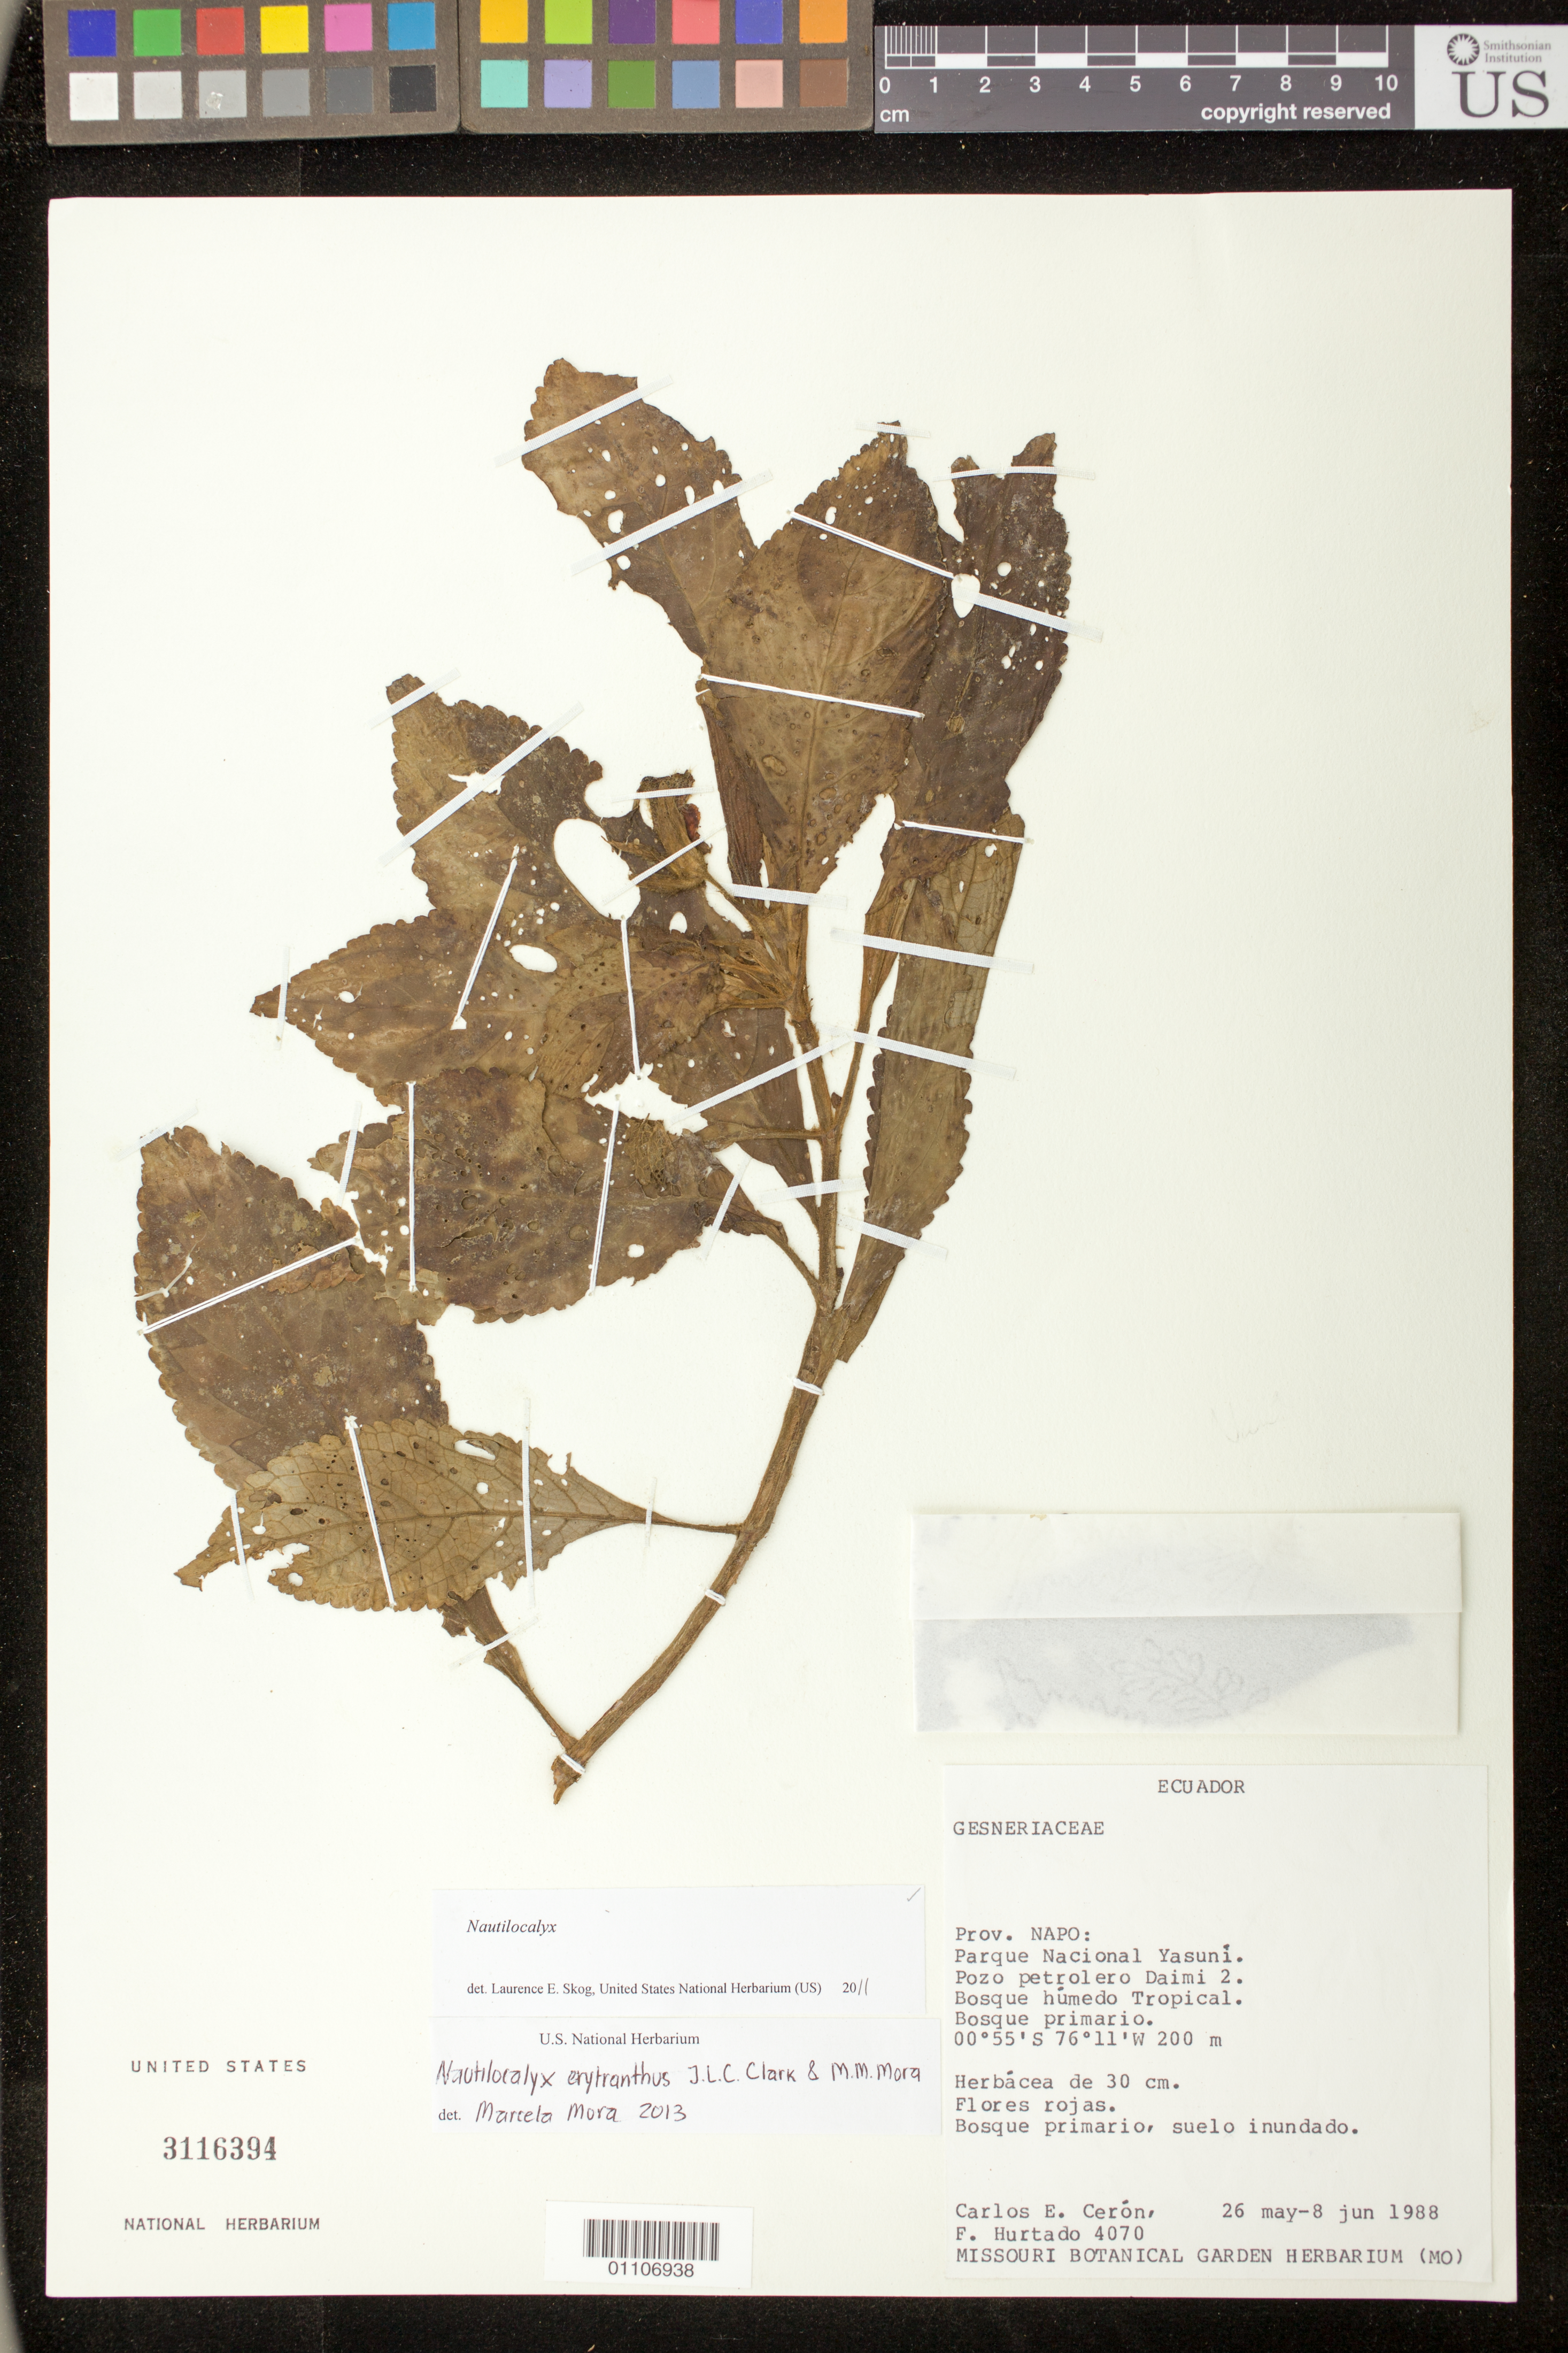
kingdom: Plantae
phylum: Tracheophyta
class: Magnoliopsida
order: Lamiales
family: Gesneriaceae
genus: Nautilocalyx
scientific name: Nautilocalyx erytranthus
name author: J.L. Clark & M.M. Mora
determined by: Mora, M. Marcela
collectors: C. E. Cerón M. & F. Hurtado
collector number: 4070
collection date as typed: May-Jun 1988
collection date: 1988-05/1988-06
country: Ecuador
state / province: Napo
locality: Parque Nacional Yasuni. Pozo petrolero Daimi 2.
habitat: Bosque humedo Tropical, bosque primario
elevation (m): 200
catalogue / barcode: US 3116394